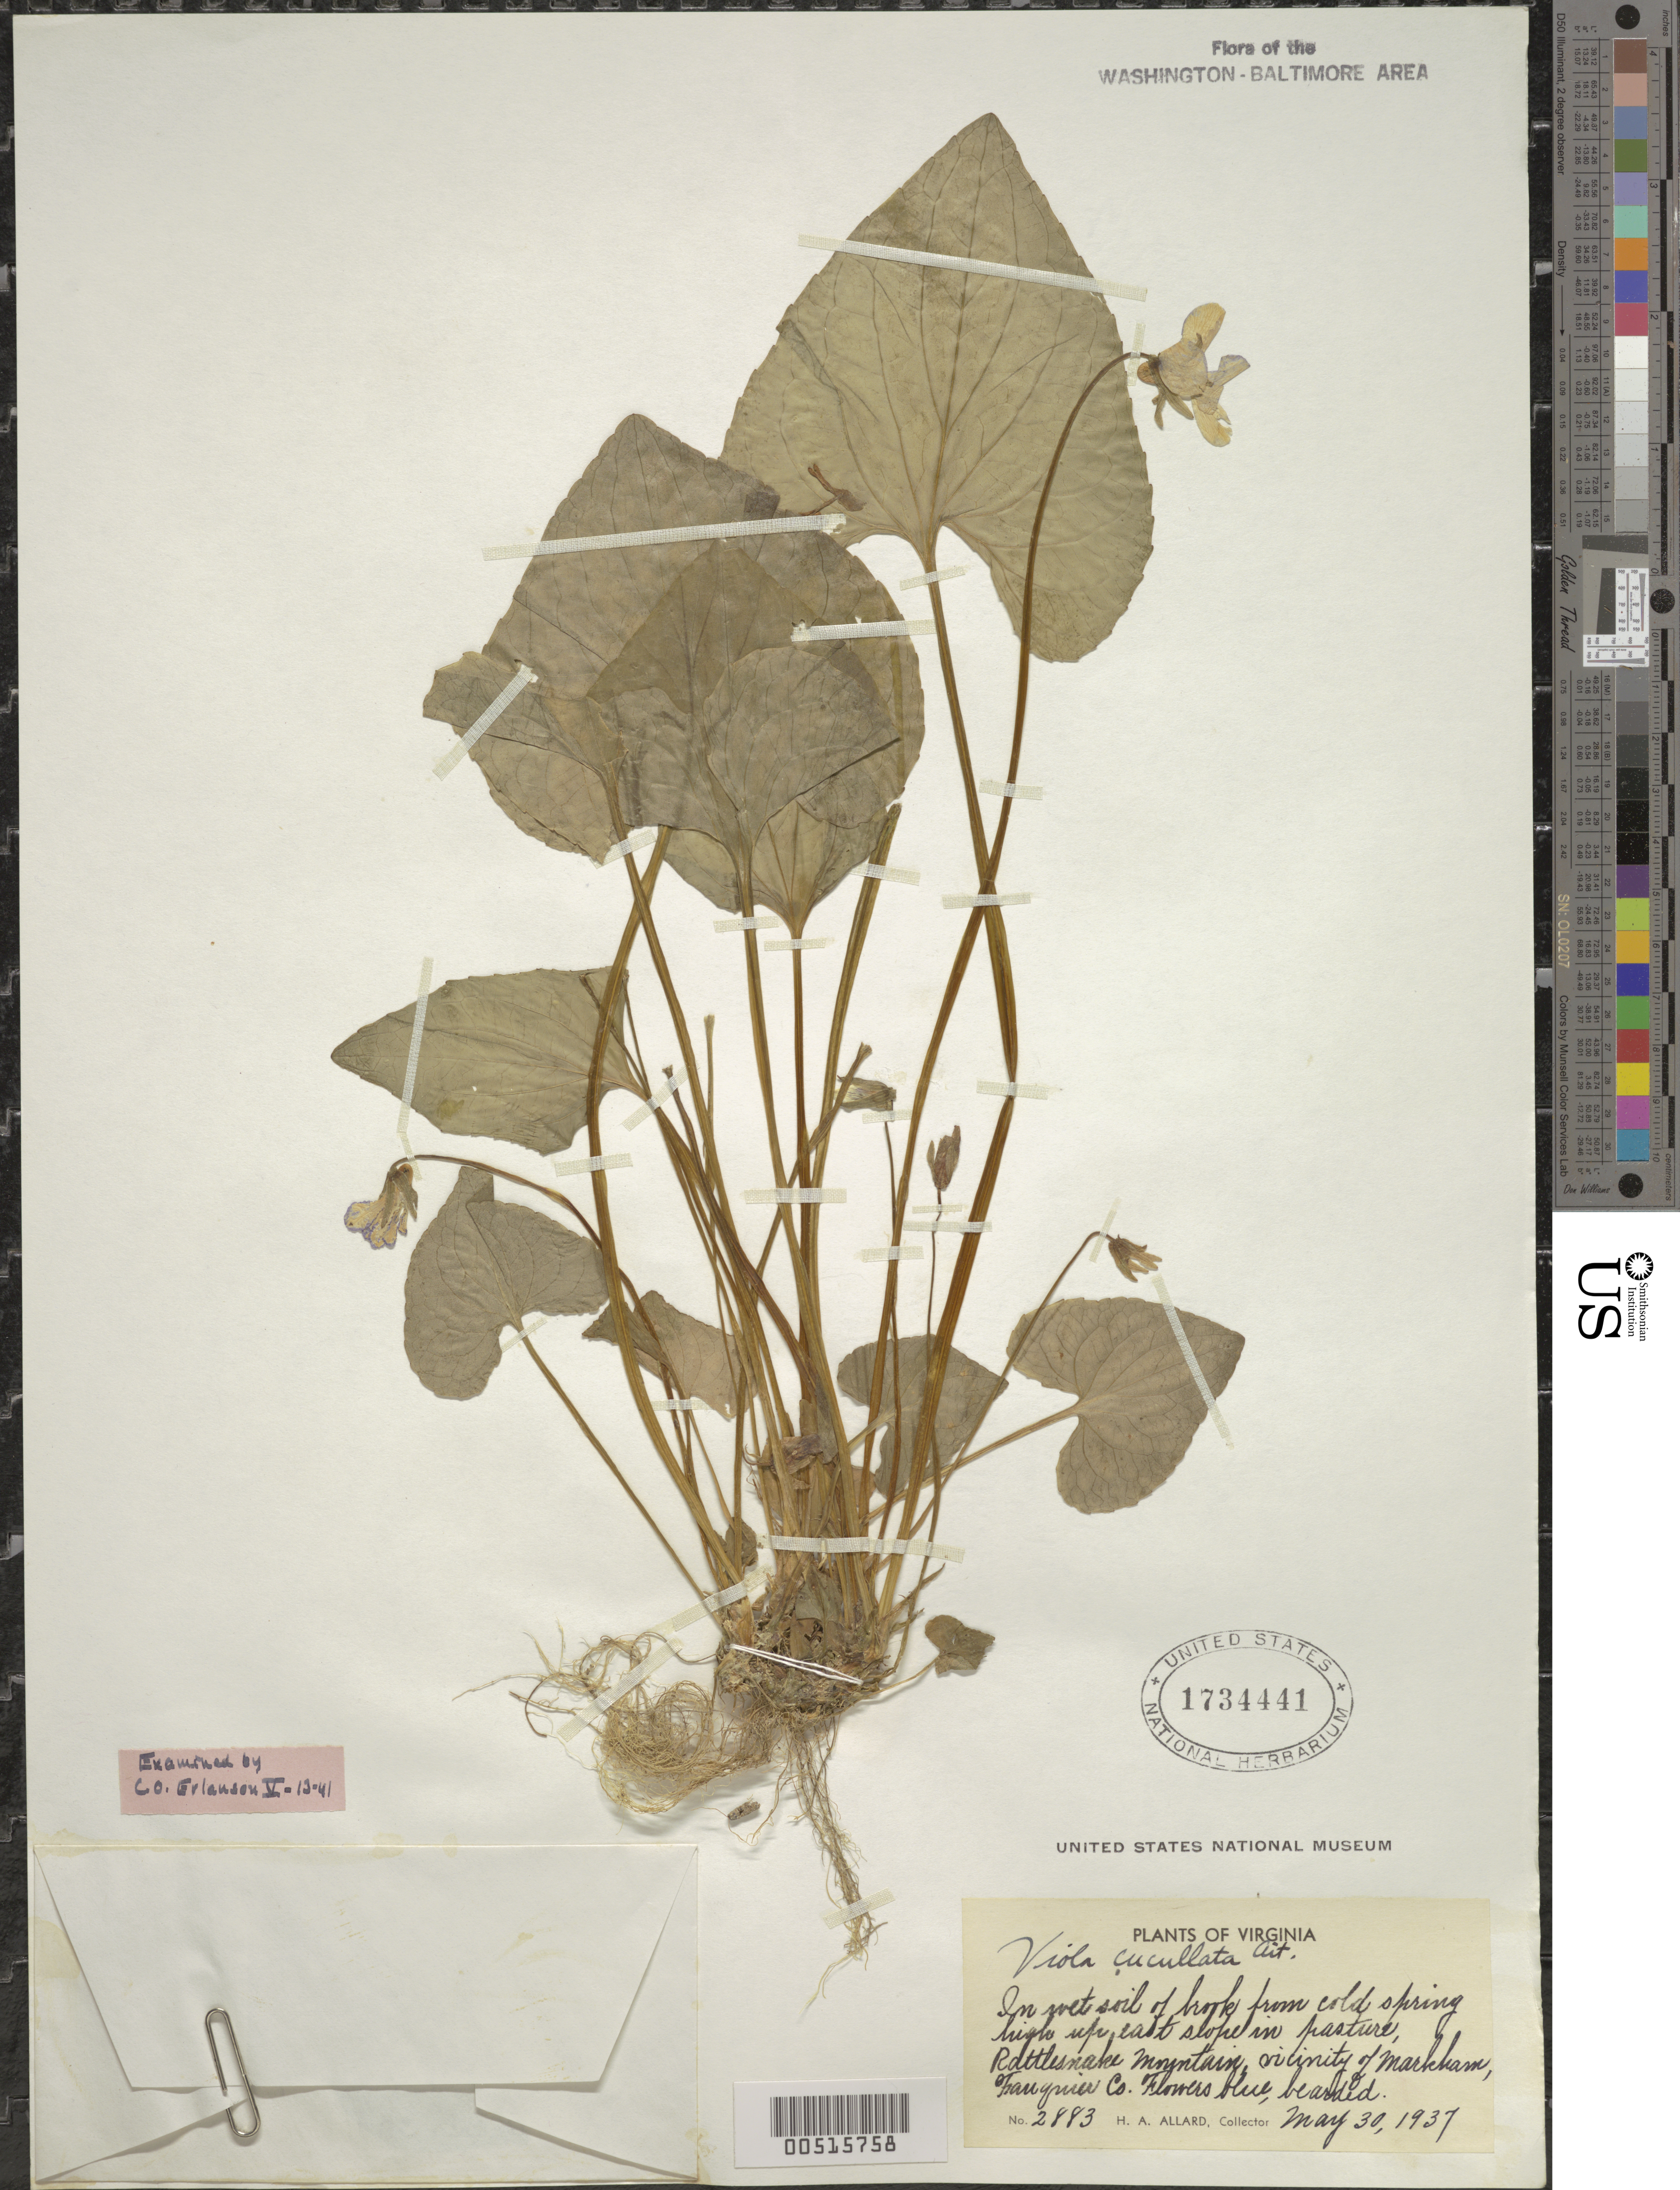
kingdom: Plantae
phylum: Tracheophyta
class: Magnoliopsida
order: Malpighiales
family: Violaceae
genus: Viola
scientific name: Viola cucullata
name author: Aiton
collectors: H. A. Allard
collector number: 2883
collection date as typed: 30 May 1937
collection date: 1937-05-30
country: United States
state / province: Virginia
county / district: Fauquier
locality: Rattlesnake Mt., vicinity of Markham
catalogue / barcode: US 1734441